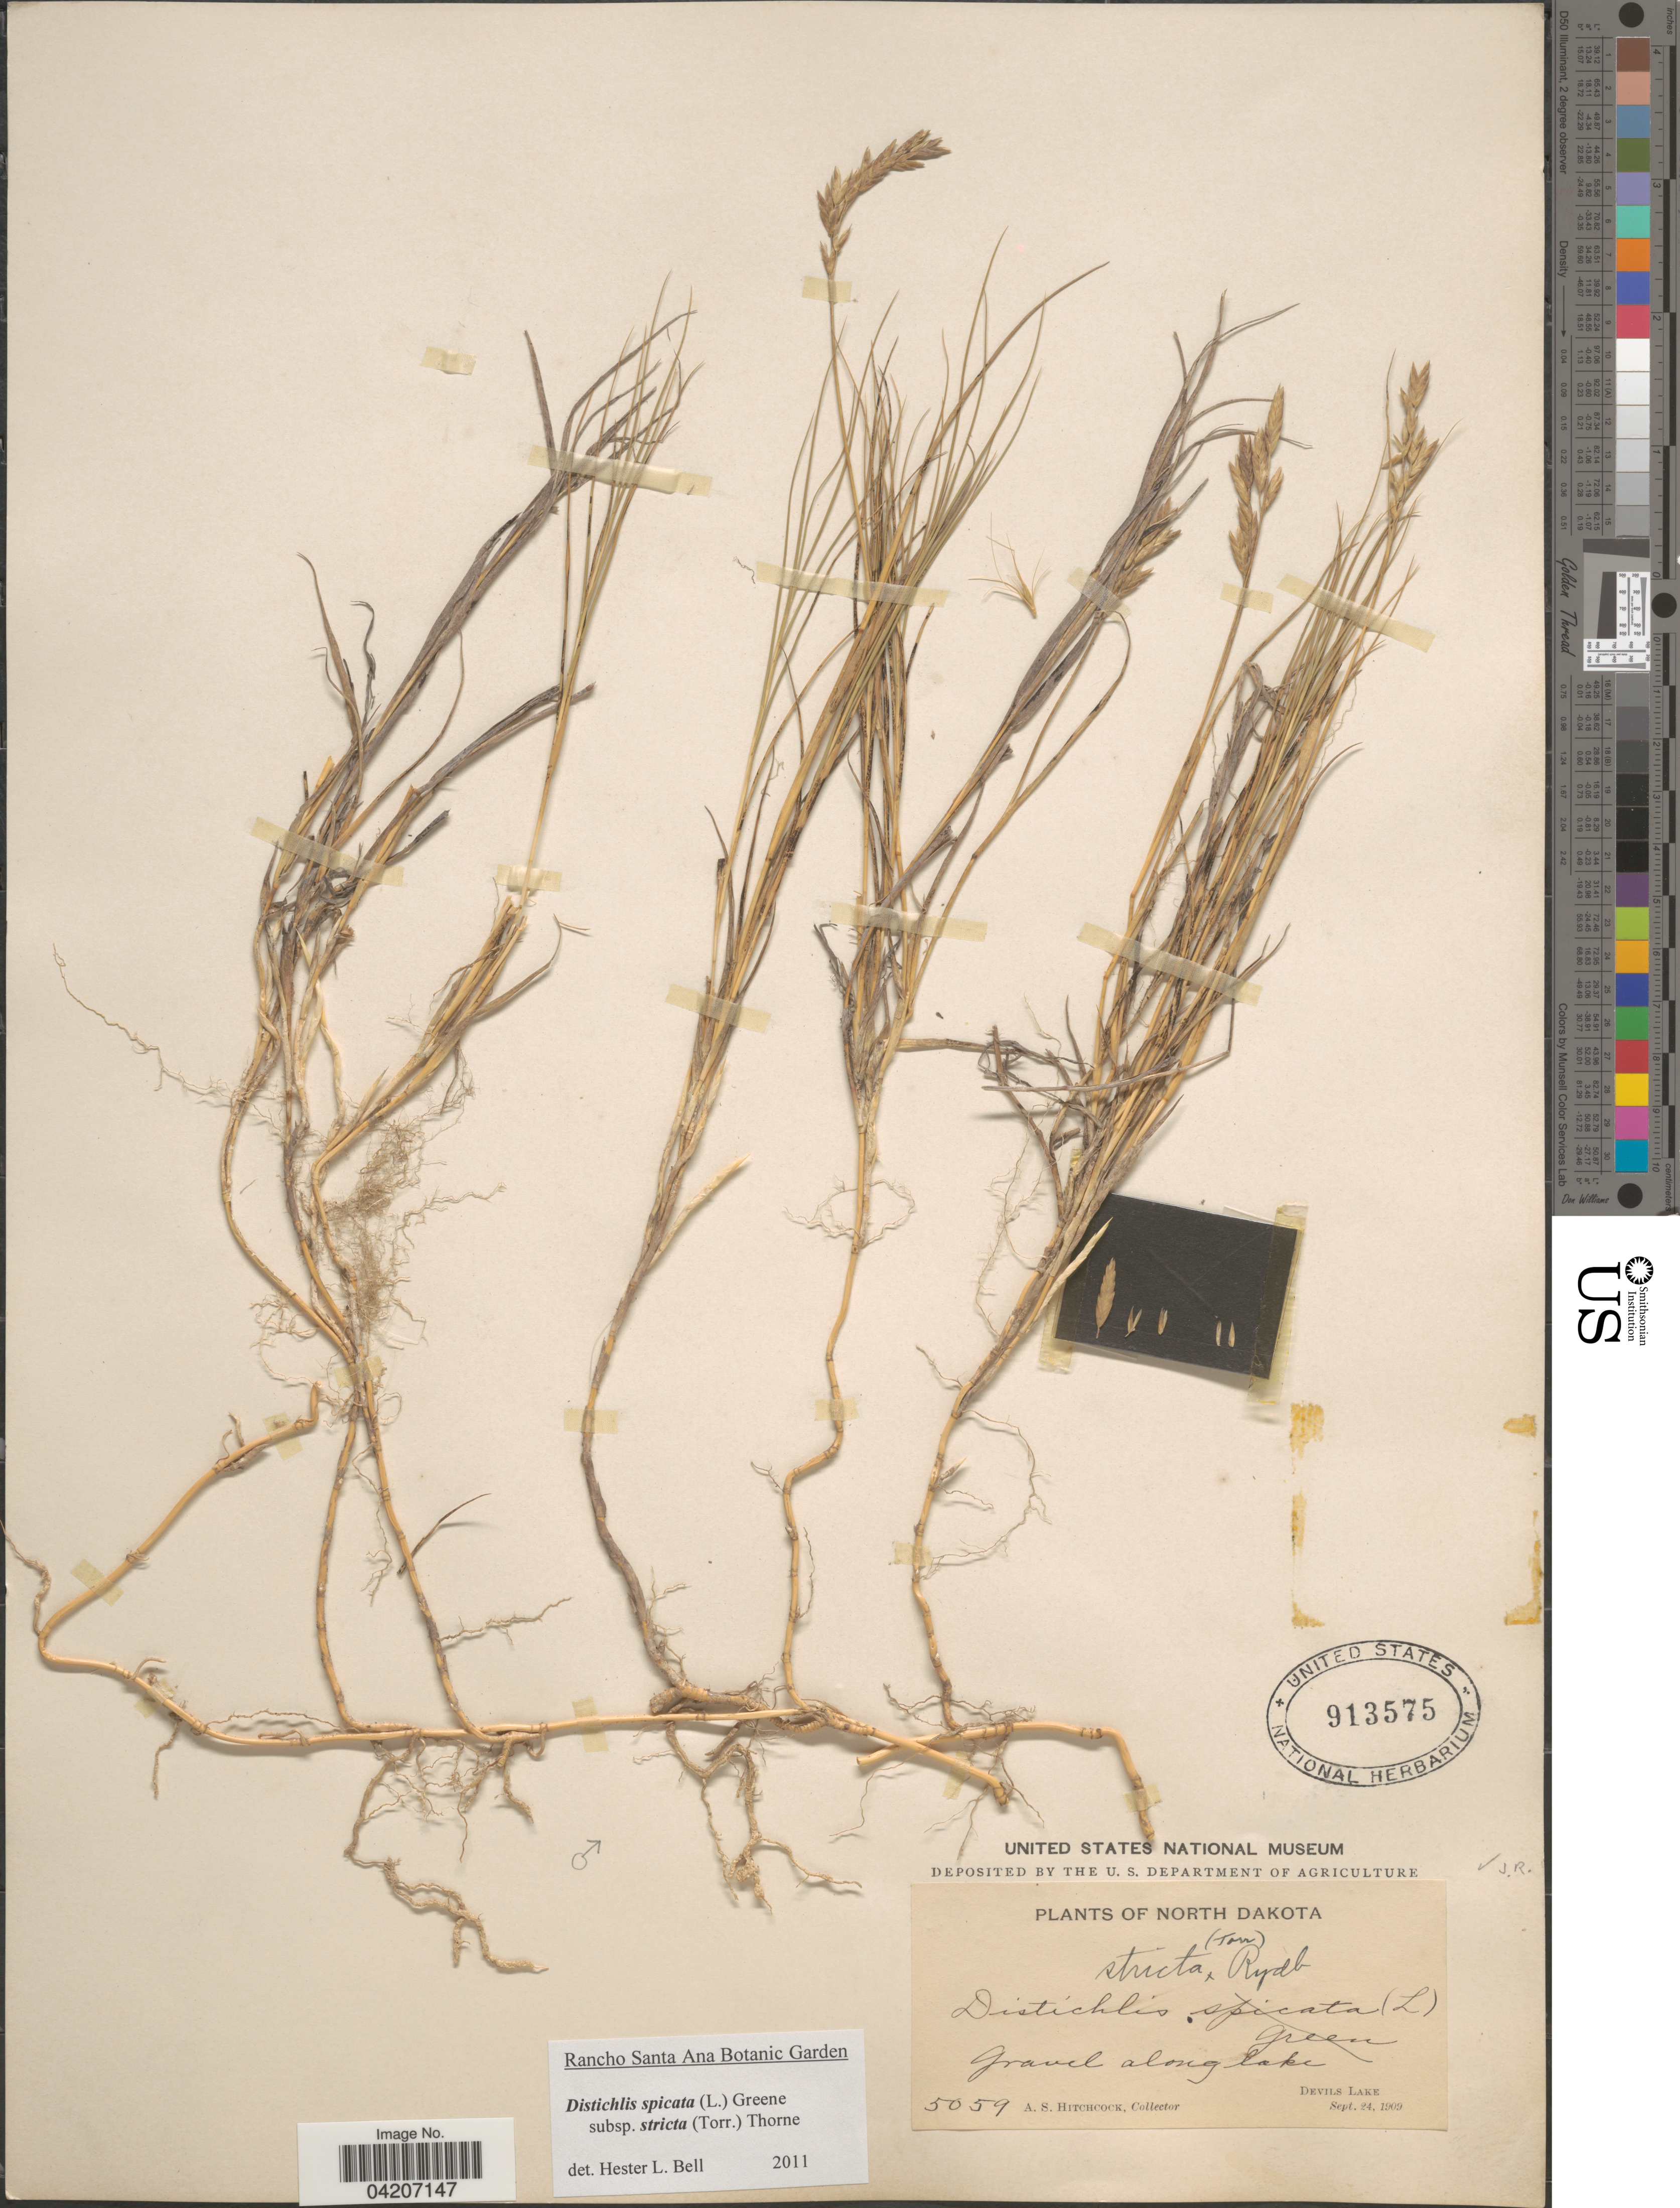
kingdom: Plantae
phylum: Tracheophyta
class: Liliopsida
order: Poales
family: Poaceae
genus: Distichlis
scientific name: Distichlis spicata subsp. stricta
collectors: A. S. Hitchcock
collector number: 5059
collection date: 1909-09-24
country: United States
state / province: North Dakota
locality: Gravel along lake. Devils Lake.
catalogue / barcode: US 913575